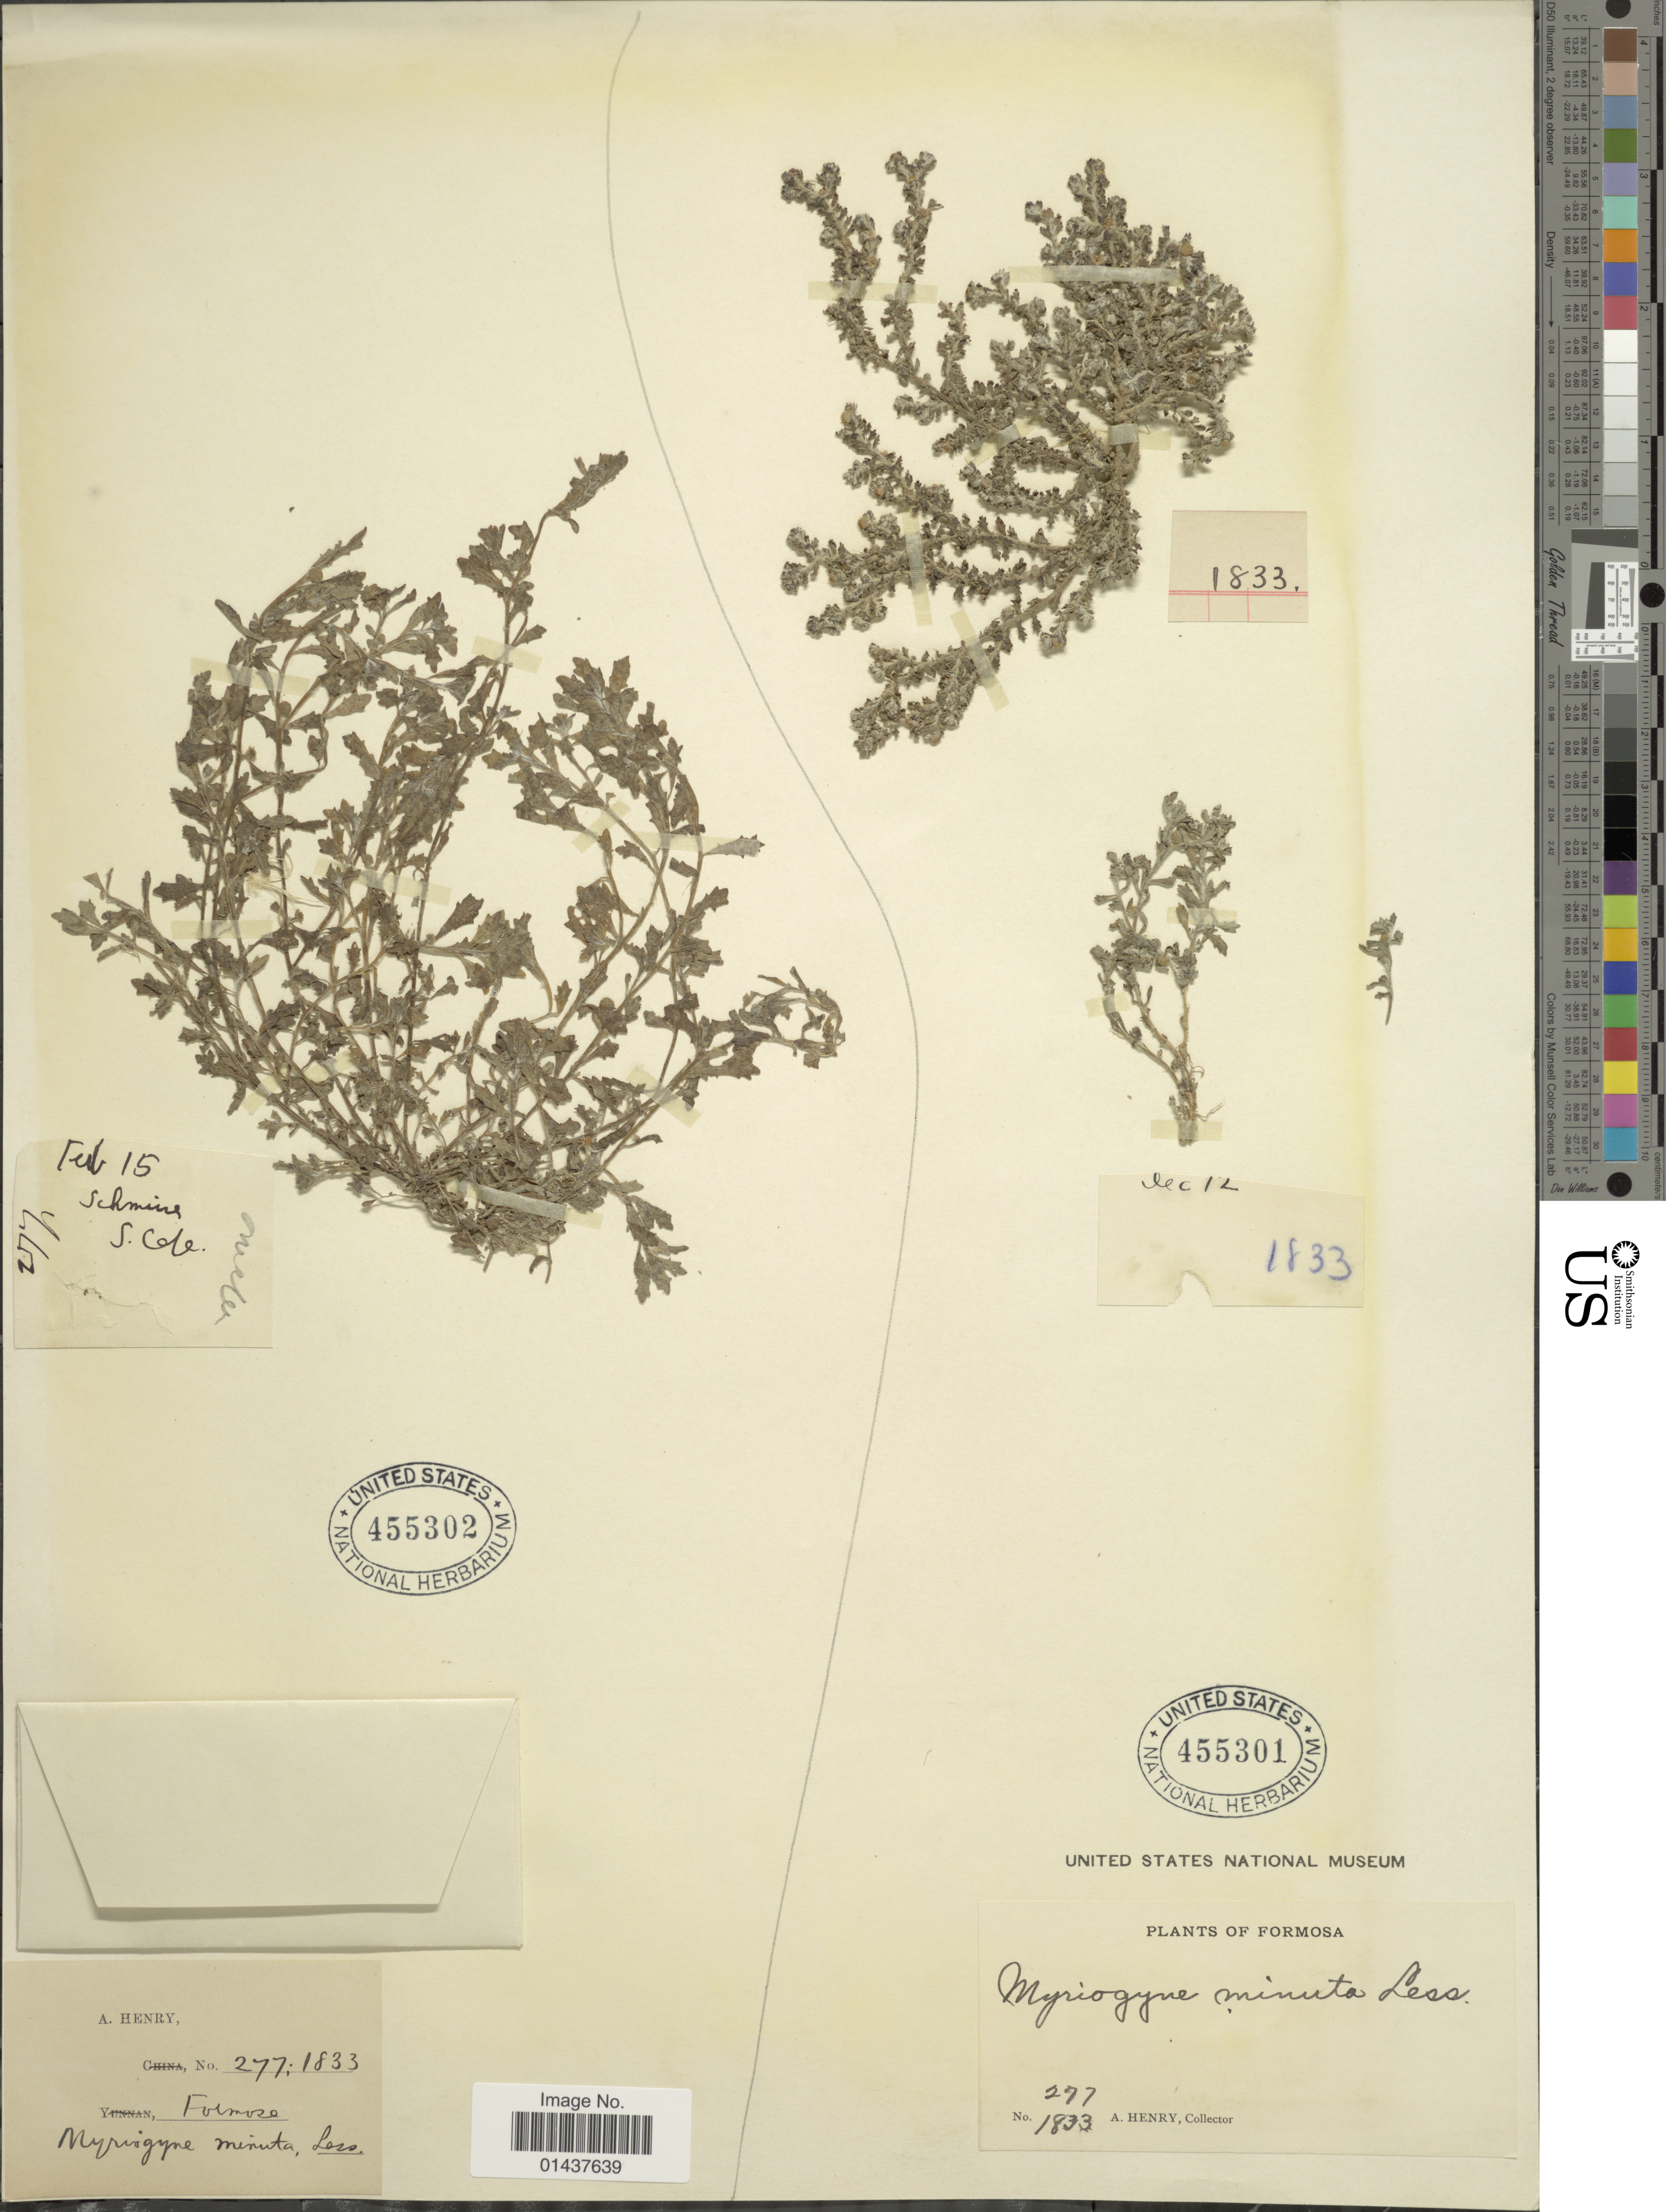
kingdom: Plantae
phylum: Tracheophyta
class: Magnoliopsida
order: Asterales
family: Asteraceae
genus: Centipeda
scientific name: Centipeda minima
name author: (L.) A. Braun & Asch.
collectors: A. Henry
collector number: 277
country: Taiwan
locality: Formosa. S. Cape. Schmuser.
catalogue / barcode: US 455302